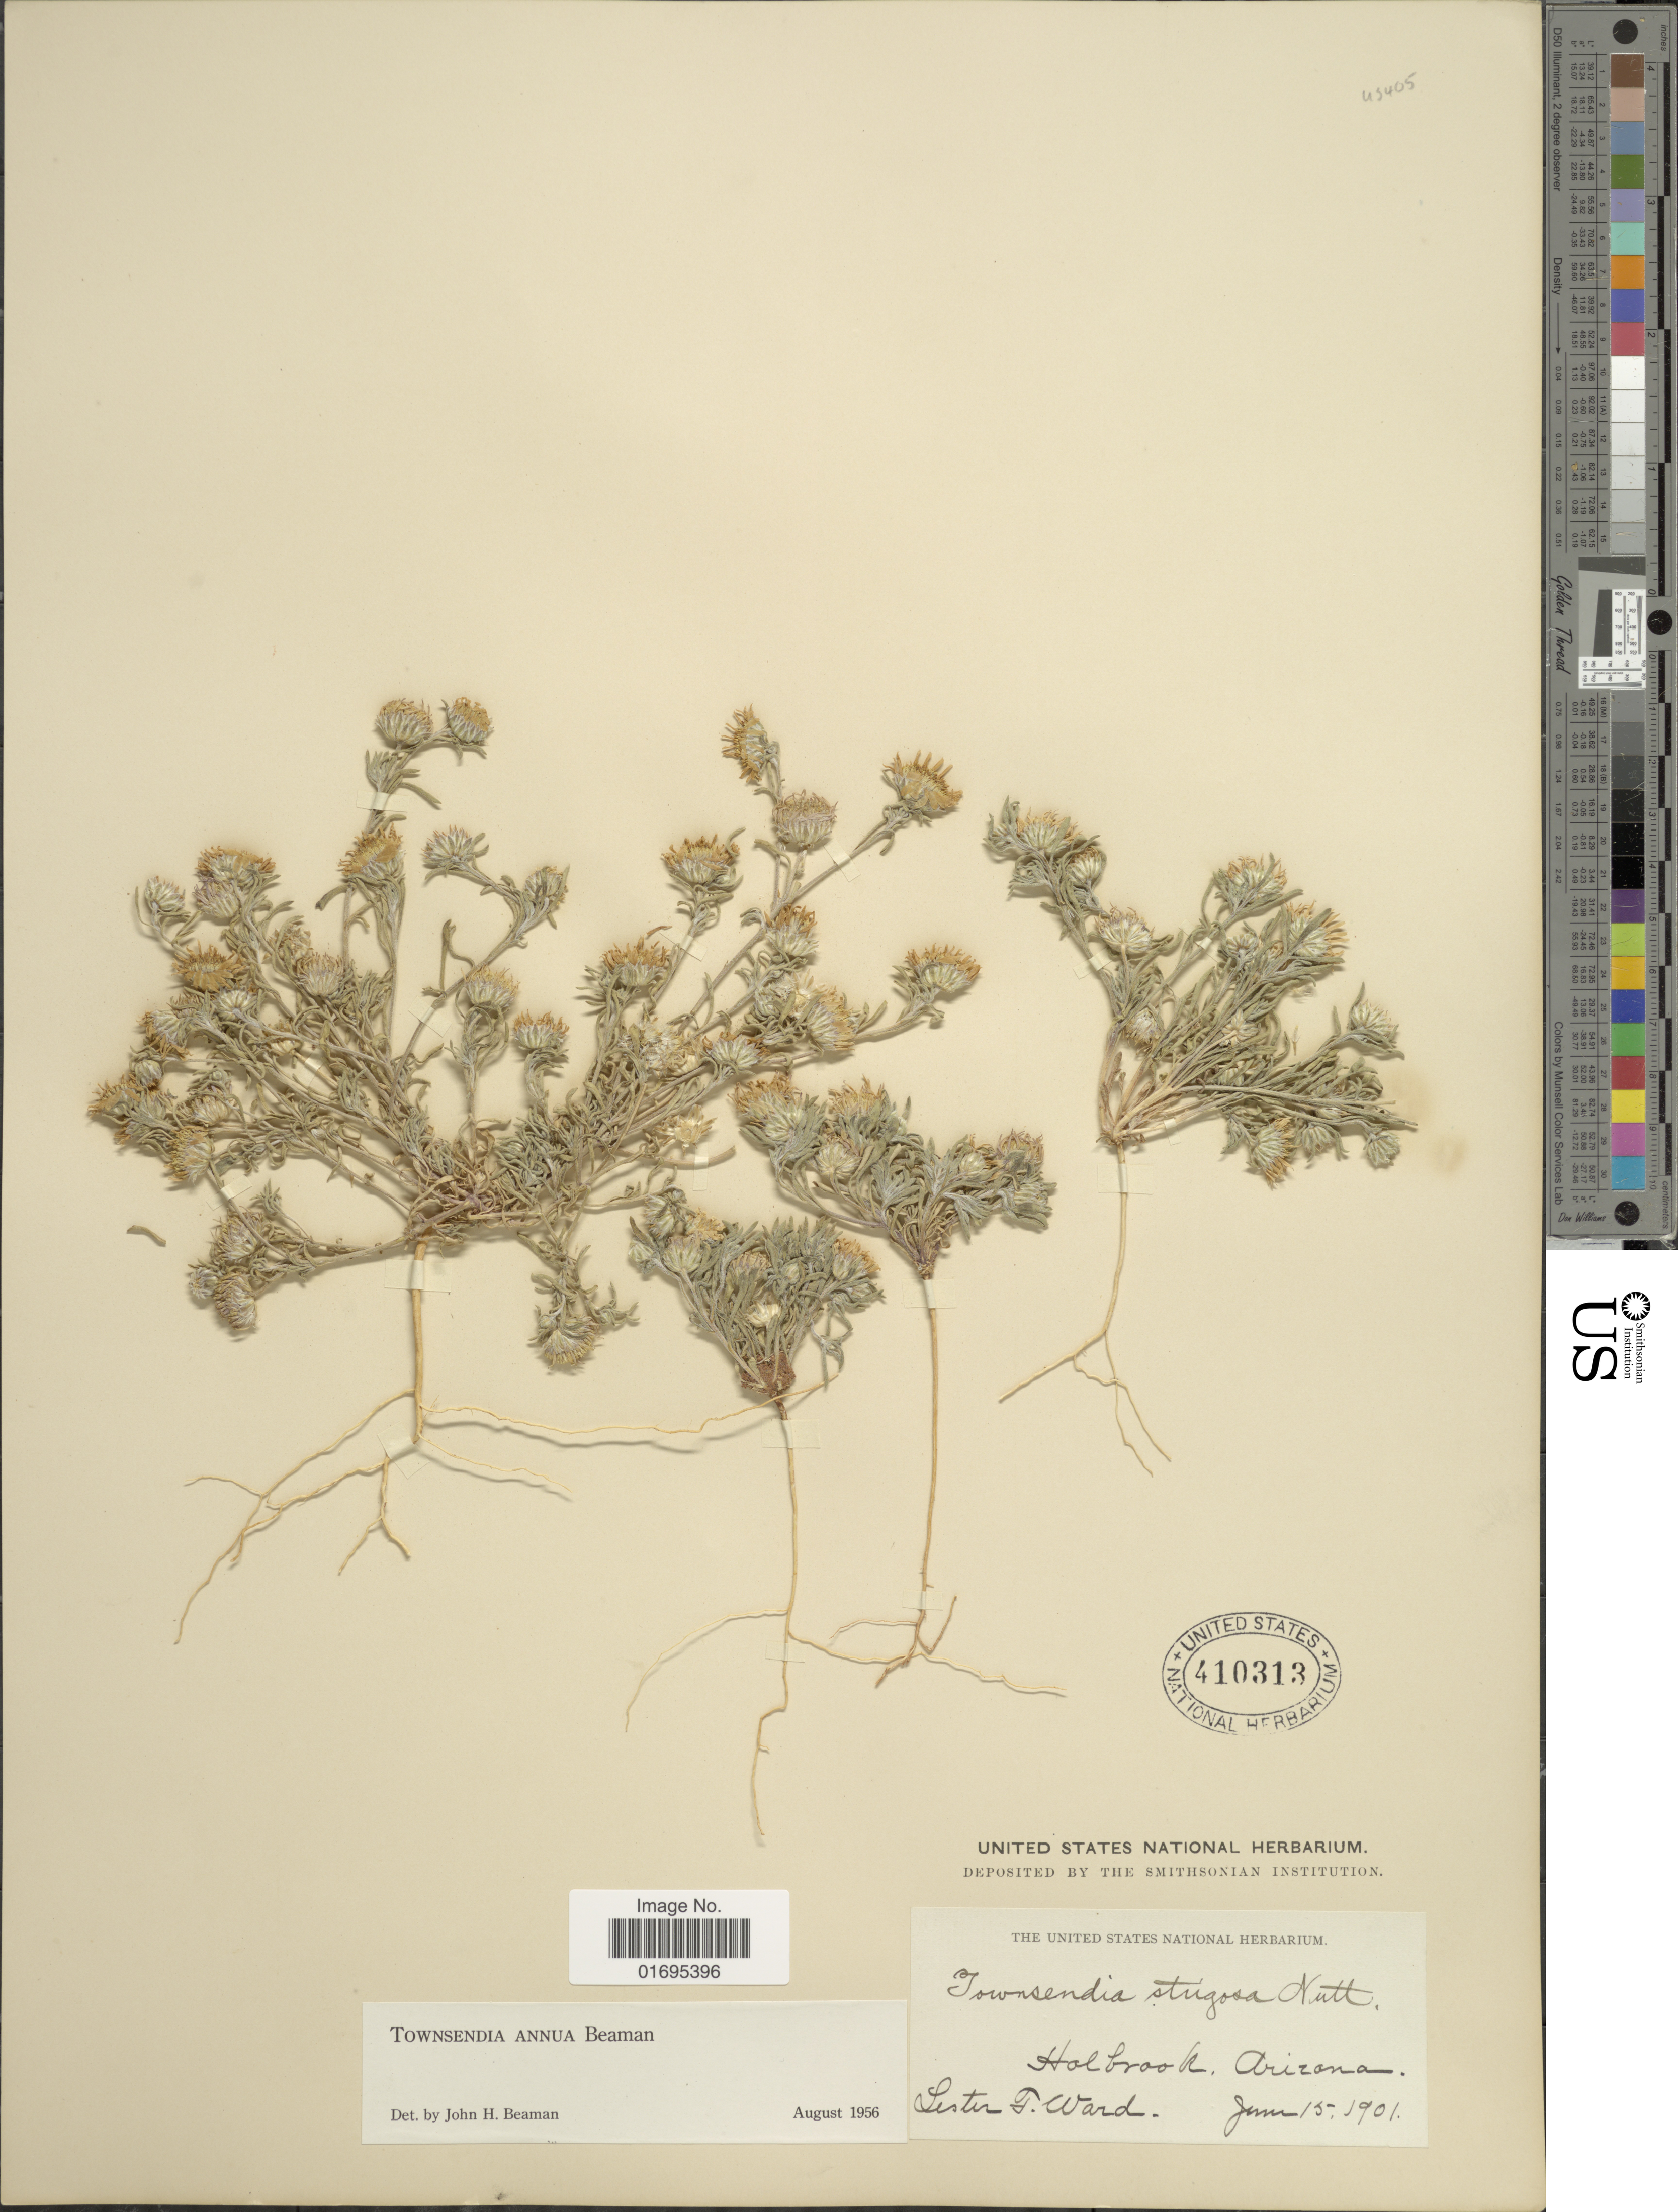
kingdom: Plantae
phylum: Tracheophyta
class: Magnoliopsida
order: Asterales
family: Asteraceae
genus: Townsendia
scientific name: Townsendia annua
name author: Beaman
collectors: L. F. Ward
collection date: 1901-06-15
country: United States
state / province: Arizona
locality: Holbrook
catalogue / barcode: US 410313